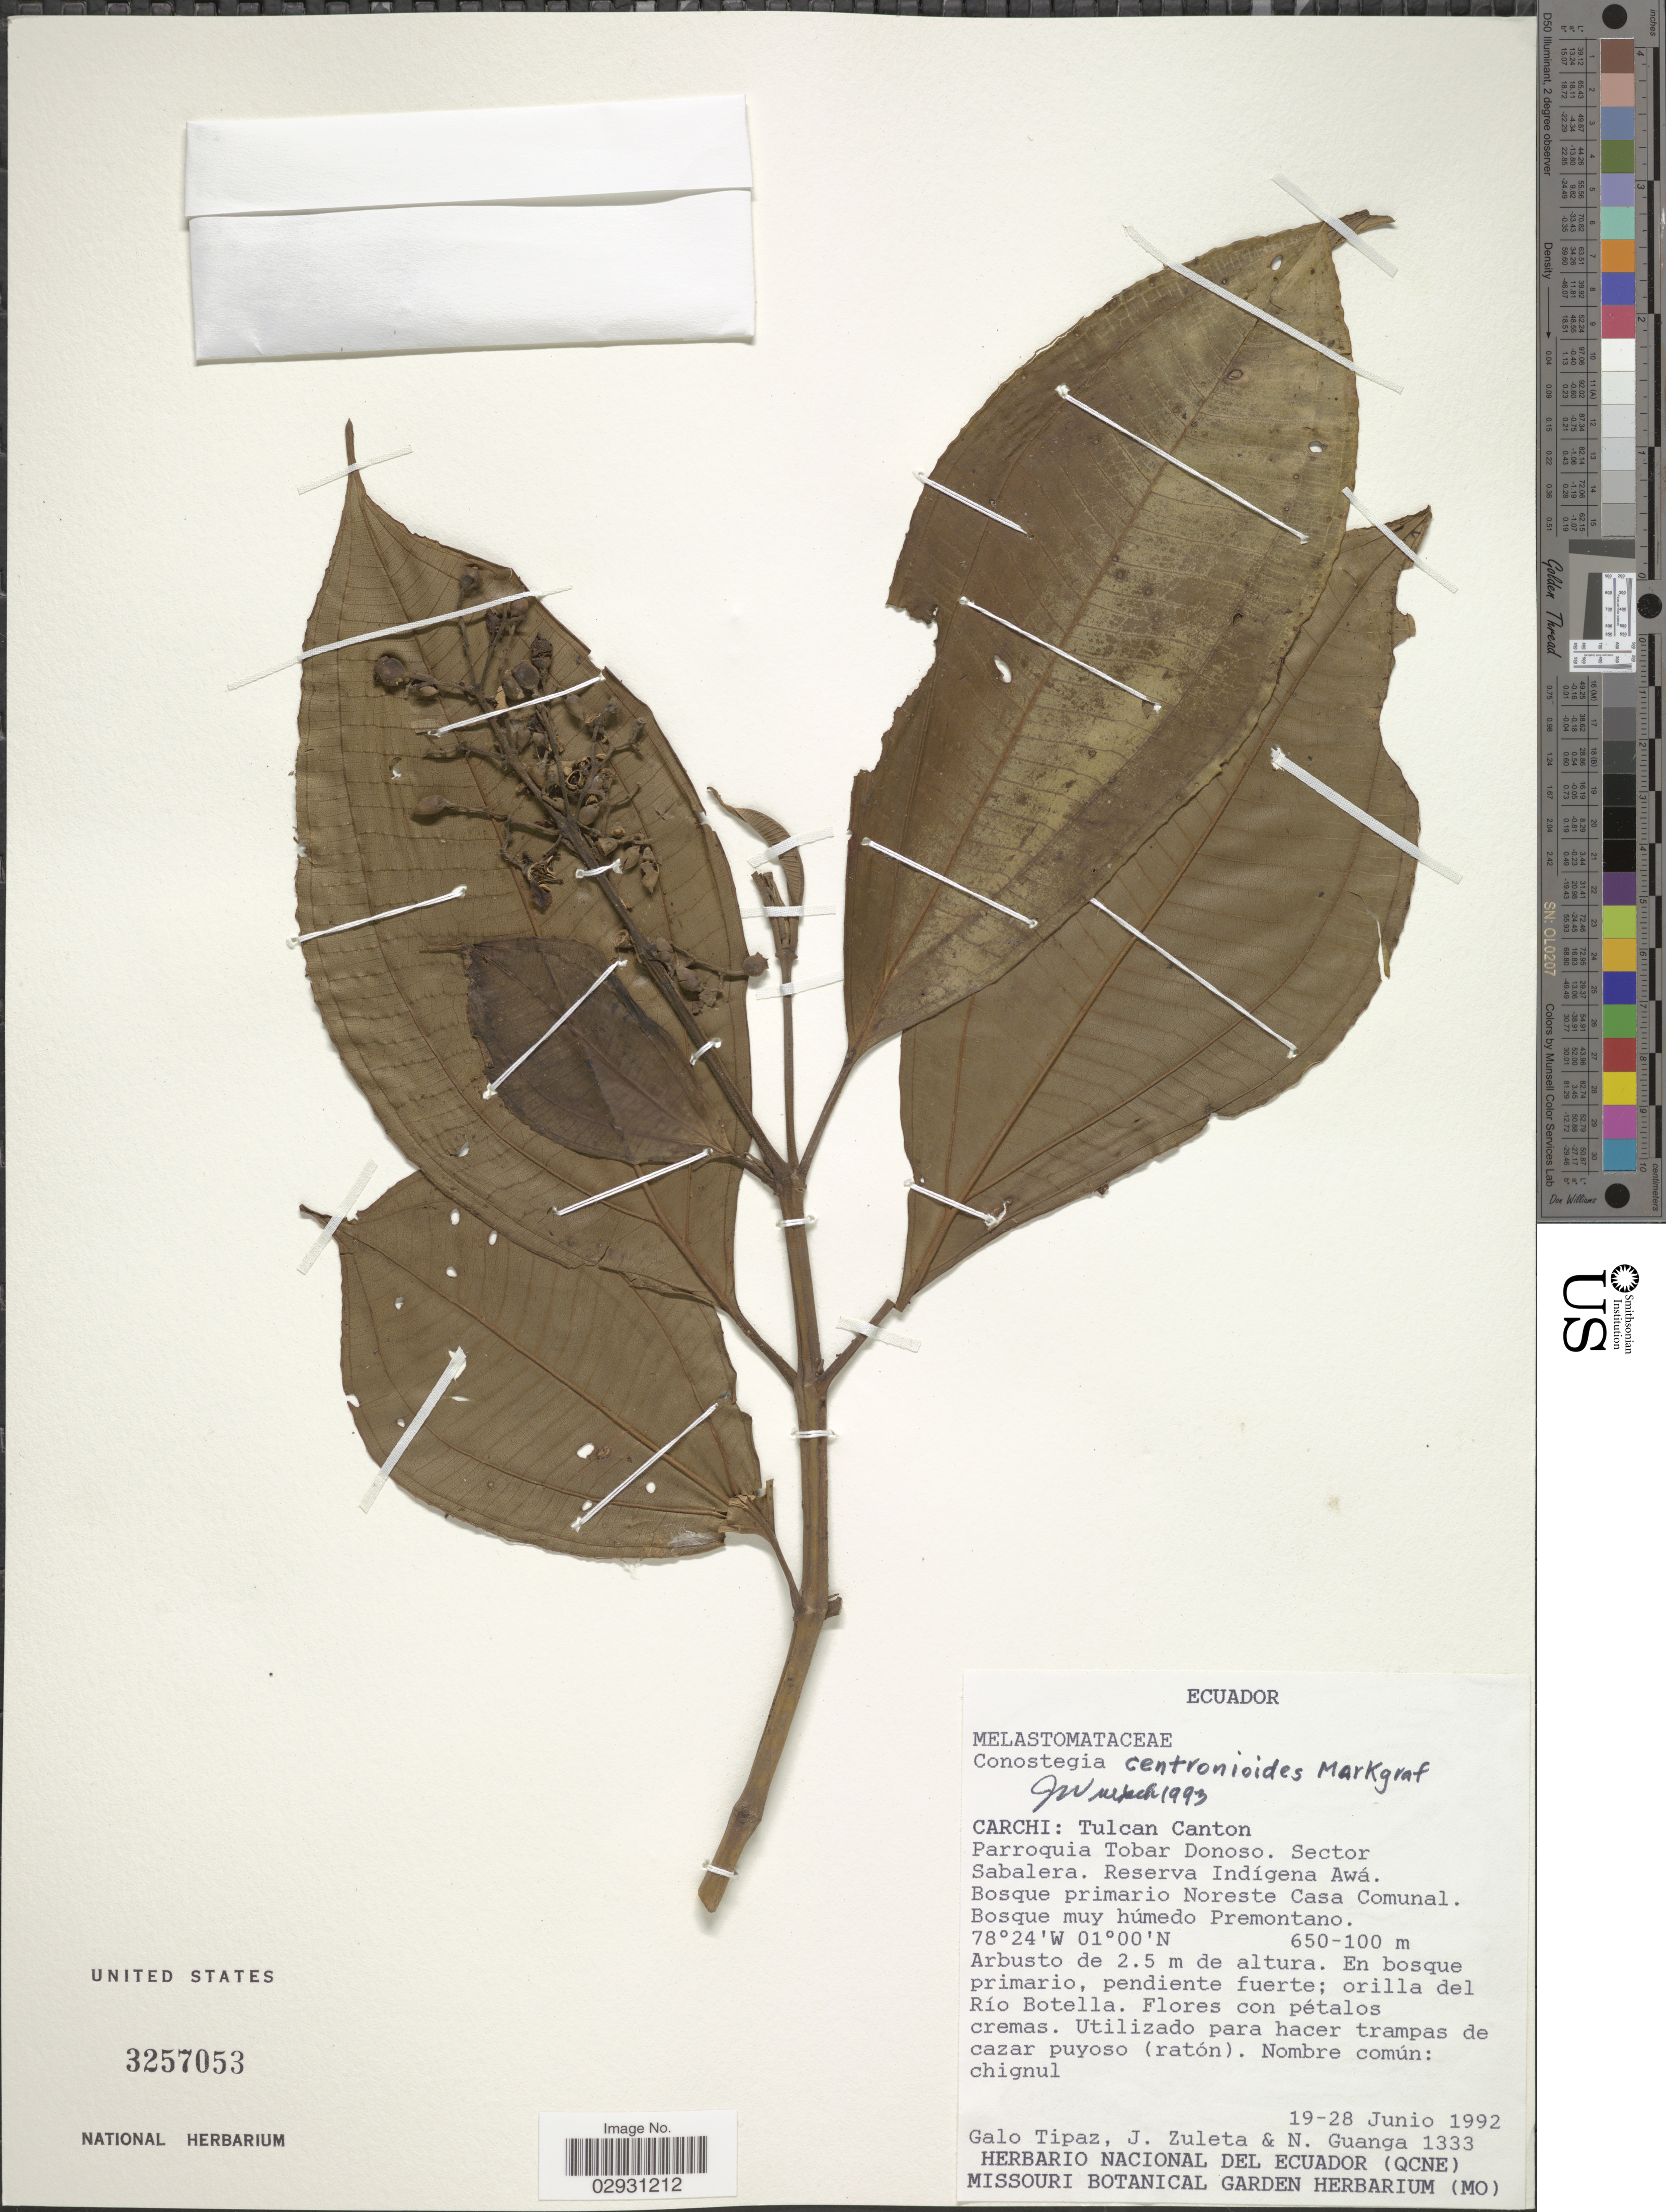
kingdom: Plantae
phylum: Tracheophyta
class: Magnoliopsida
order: Myrtales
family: Melastomataceae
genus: Conostegia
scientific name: Conostegia centronioides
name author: Markgr.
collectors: G. Tipaz, J. Zuleta & N. Guanga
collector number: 1333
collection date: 1992-06-19/1992-06-28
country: Ecuador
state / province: Carchi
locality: Tulcan Canton. Parroquia Tobar Donoso. Sector Sabalera. Reserva Indígena Awá. Bosque primario Noreste Casa Comunal.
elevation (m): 100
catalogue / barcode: US 3257053